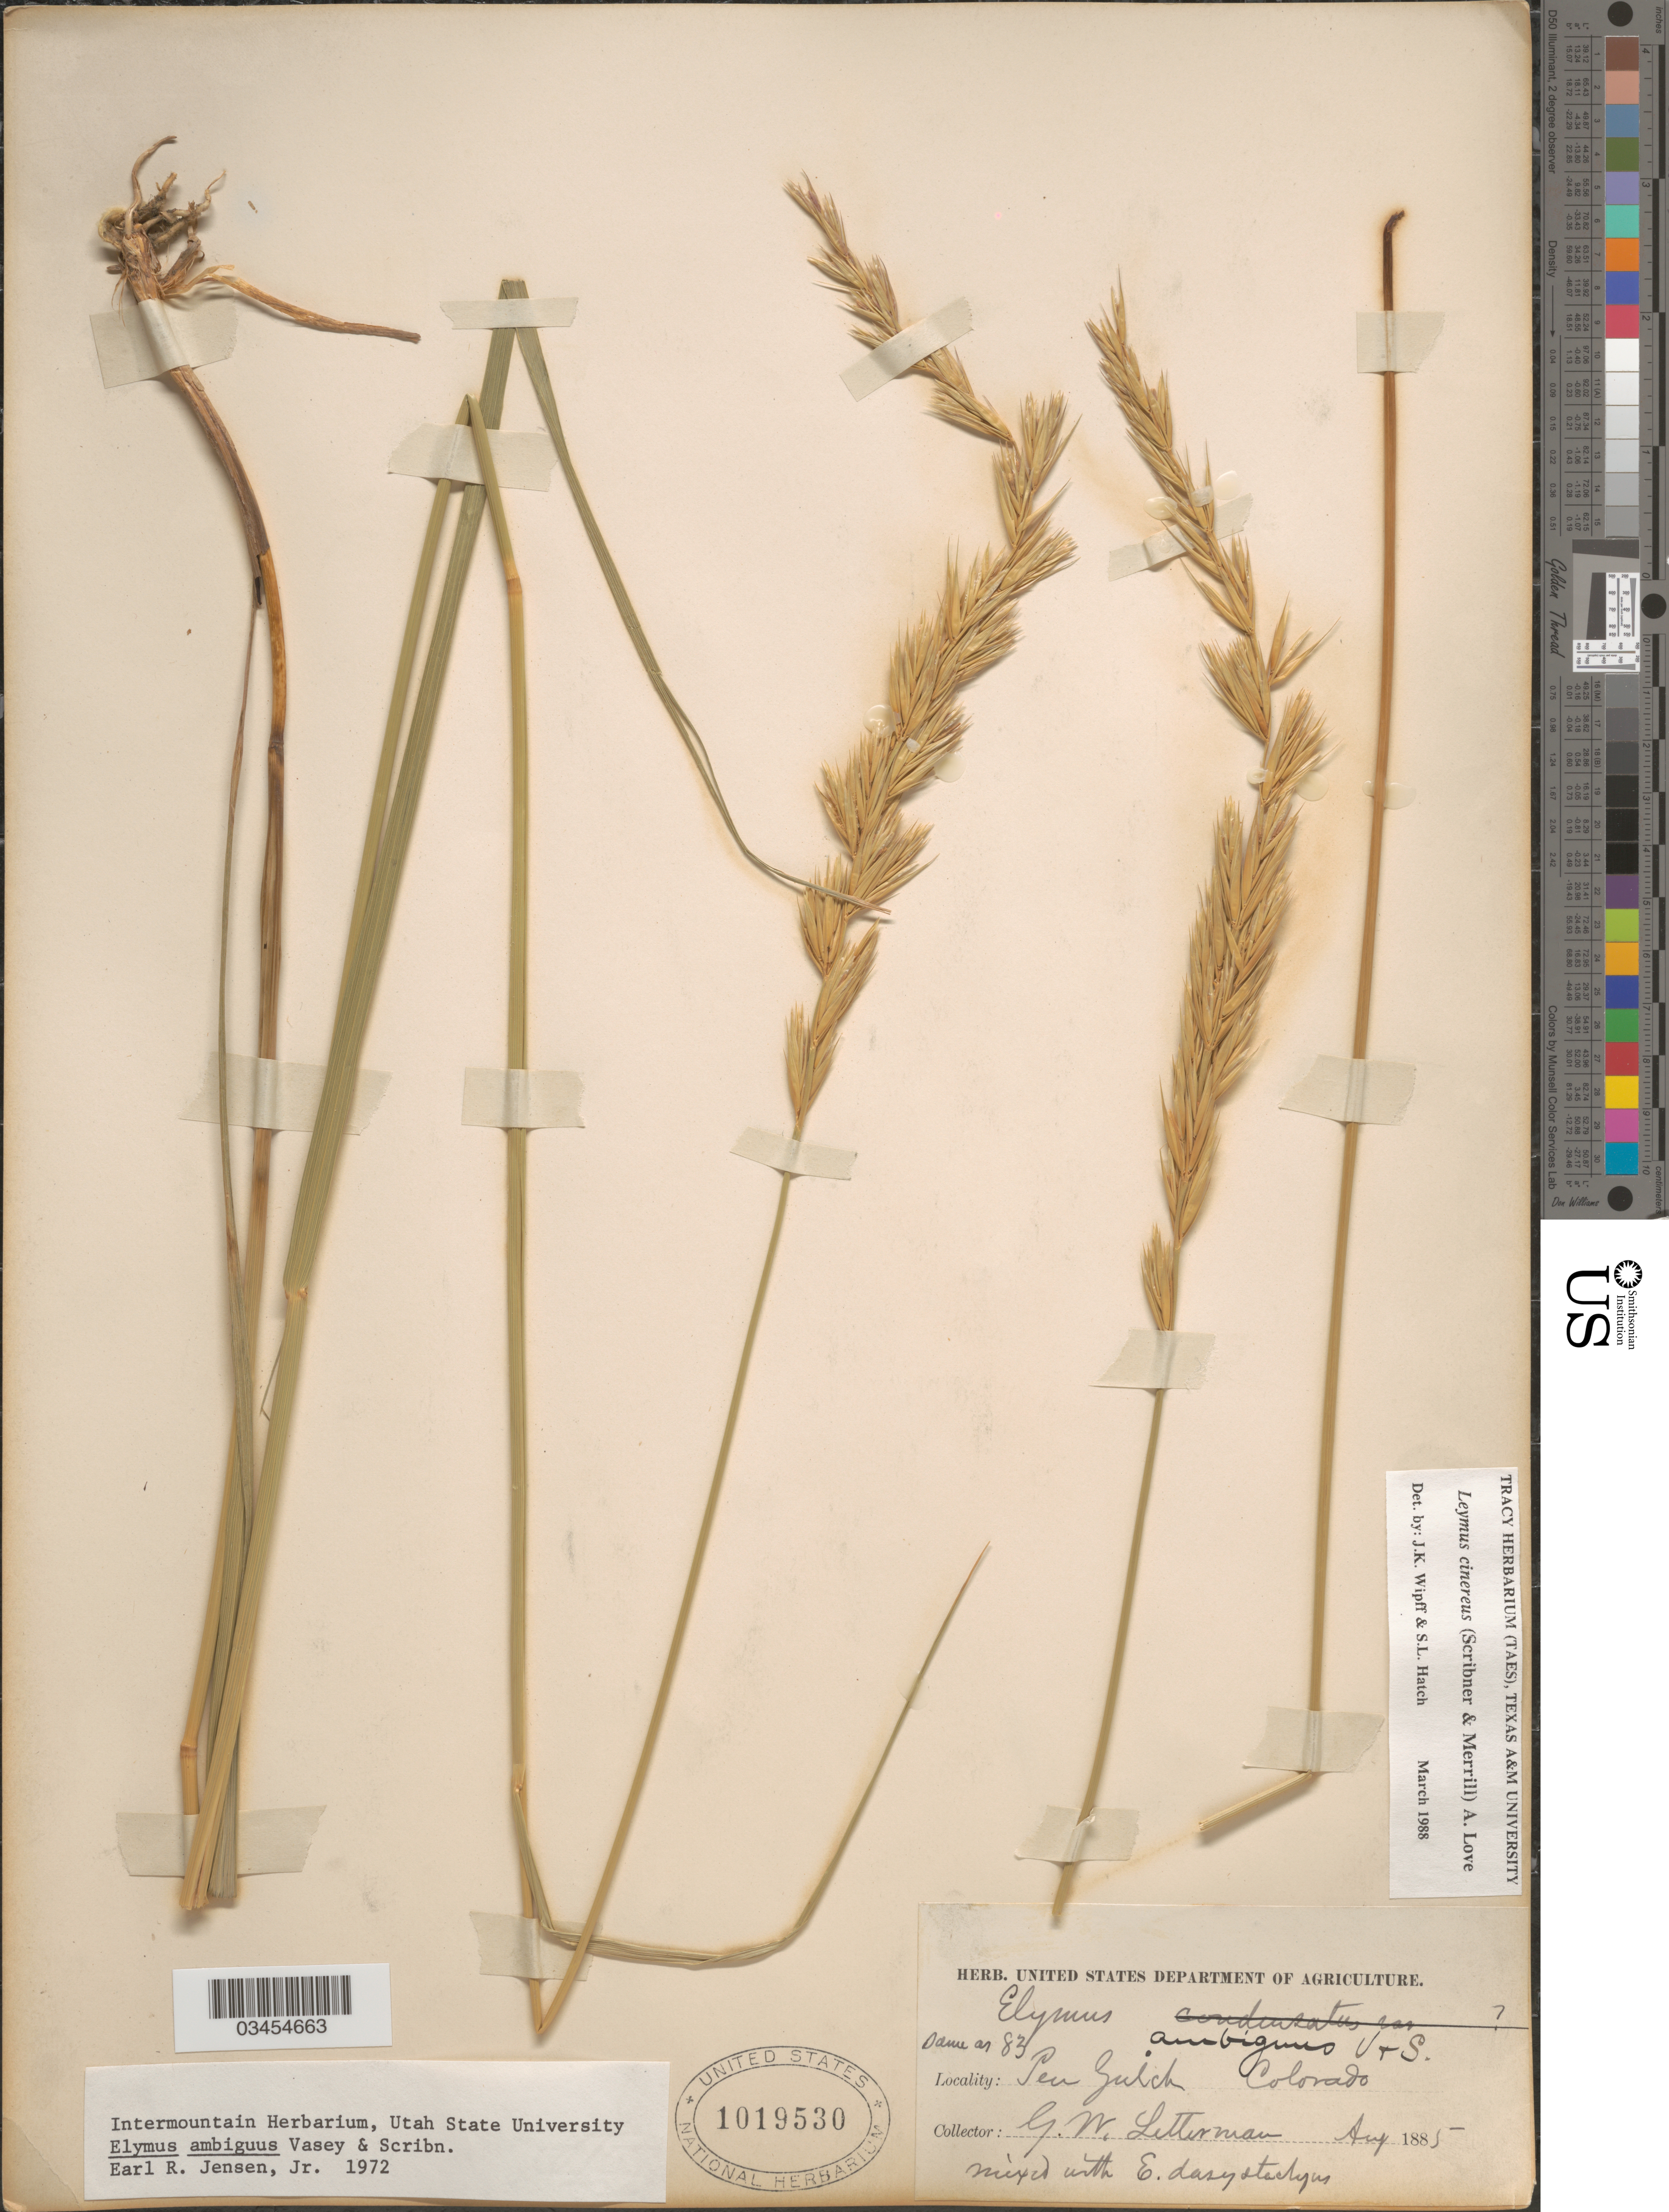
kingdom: Plantae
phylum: Tracheophyta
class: Liliopsida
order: Poales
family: Poaceae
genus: Leymus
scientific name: Leymus cinereus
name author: (Scribn. & Merr.) Á. Löve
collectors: G. W. Letterman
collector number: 83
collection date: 1885-08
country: United States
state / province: Colorado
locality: Pen Gulch.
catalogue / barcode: US 1019530